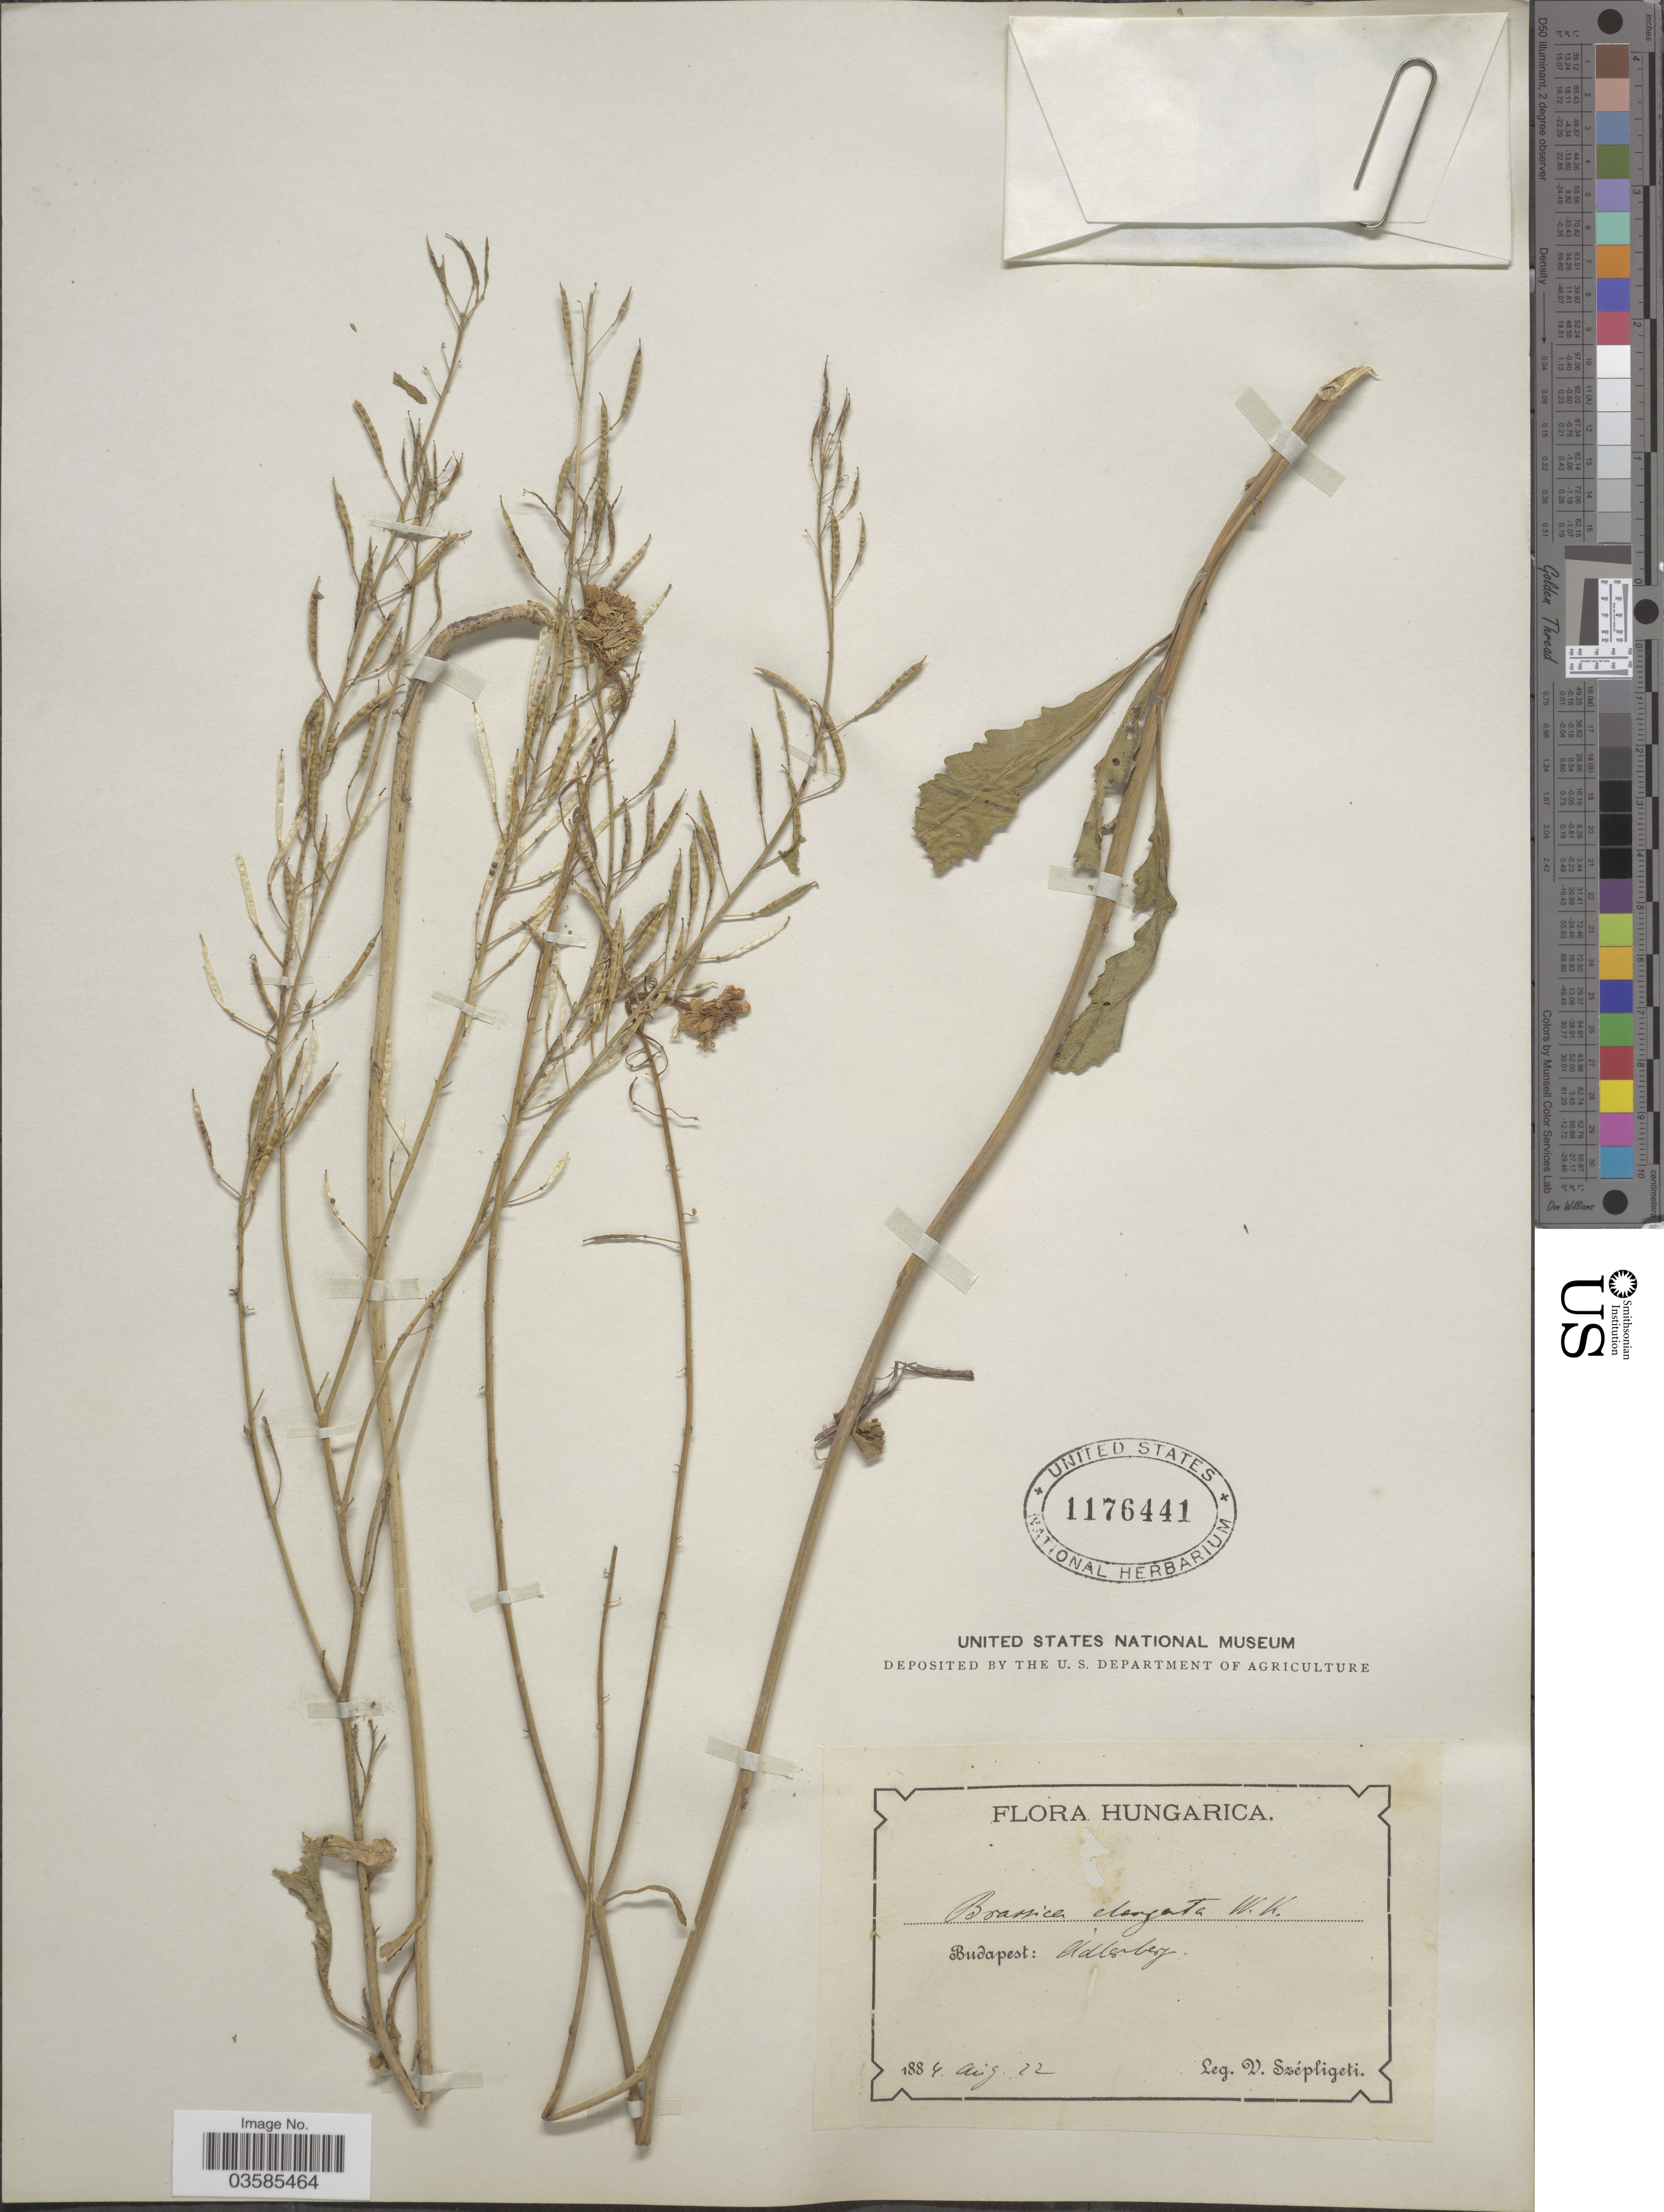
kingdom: Plantae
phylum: Tracheophyta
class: Magnoliopsida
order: Brassicales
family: Brassicaceae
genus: Brassica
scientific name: Brassica elongata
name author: Ehrh.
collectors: W. Szépligeti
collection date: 1884-08-22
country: Hungary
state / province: Budapest, Capital District of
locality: Adlsitey [interpreted].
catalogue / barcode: US 1176441